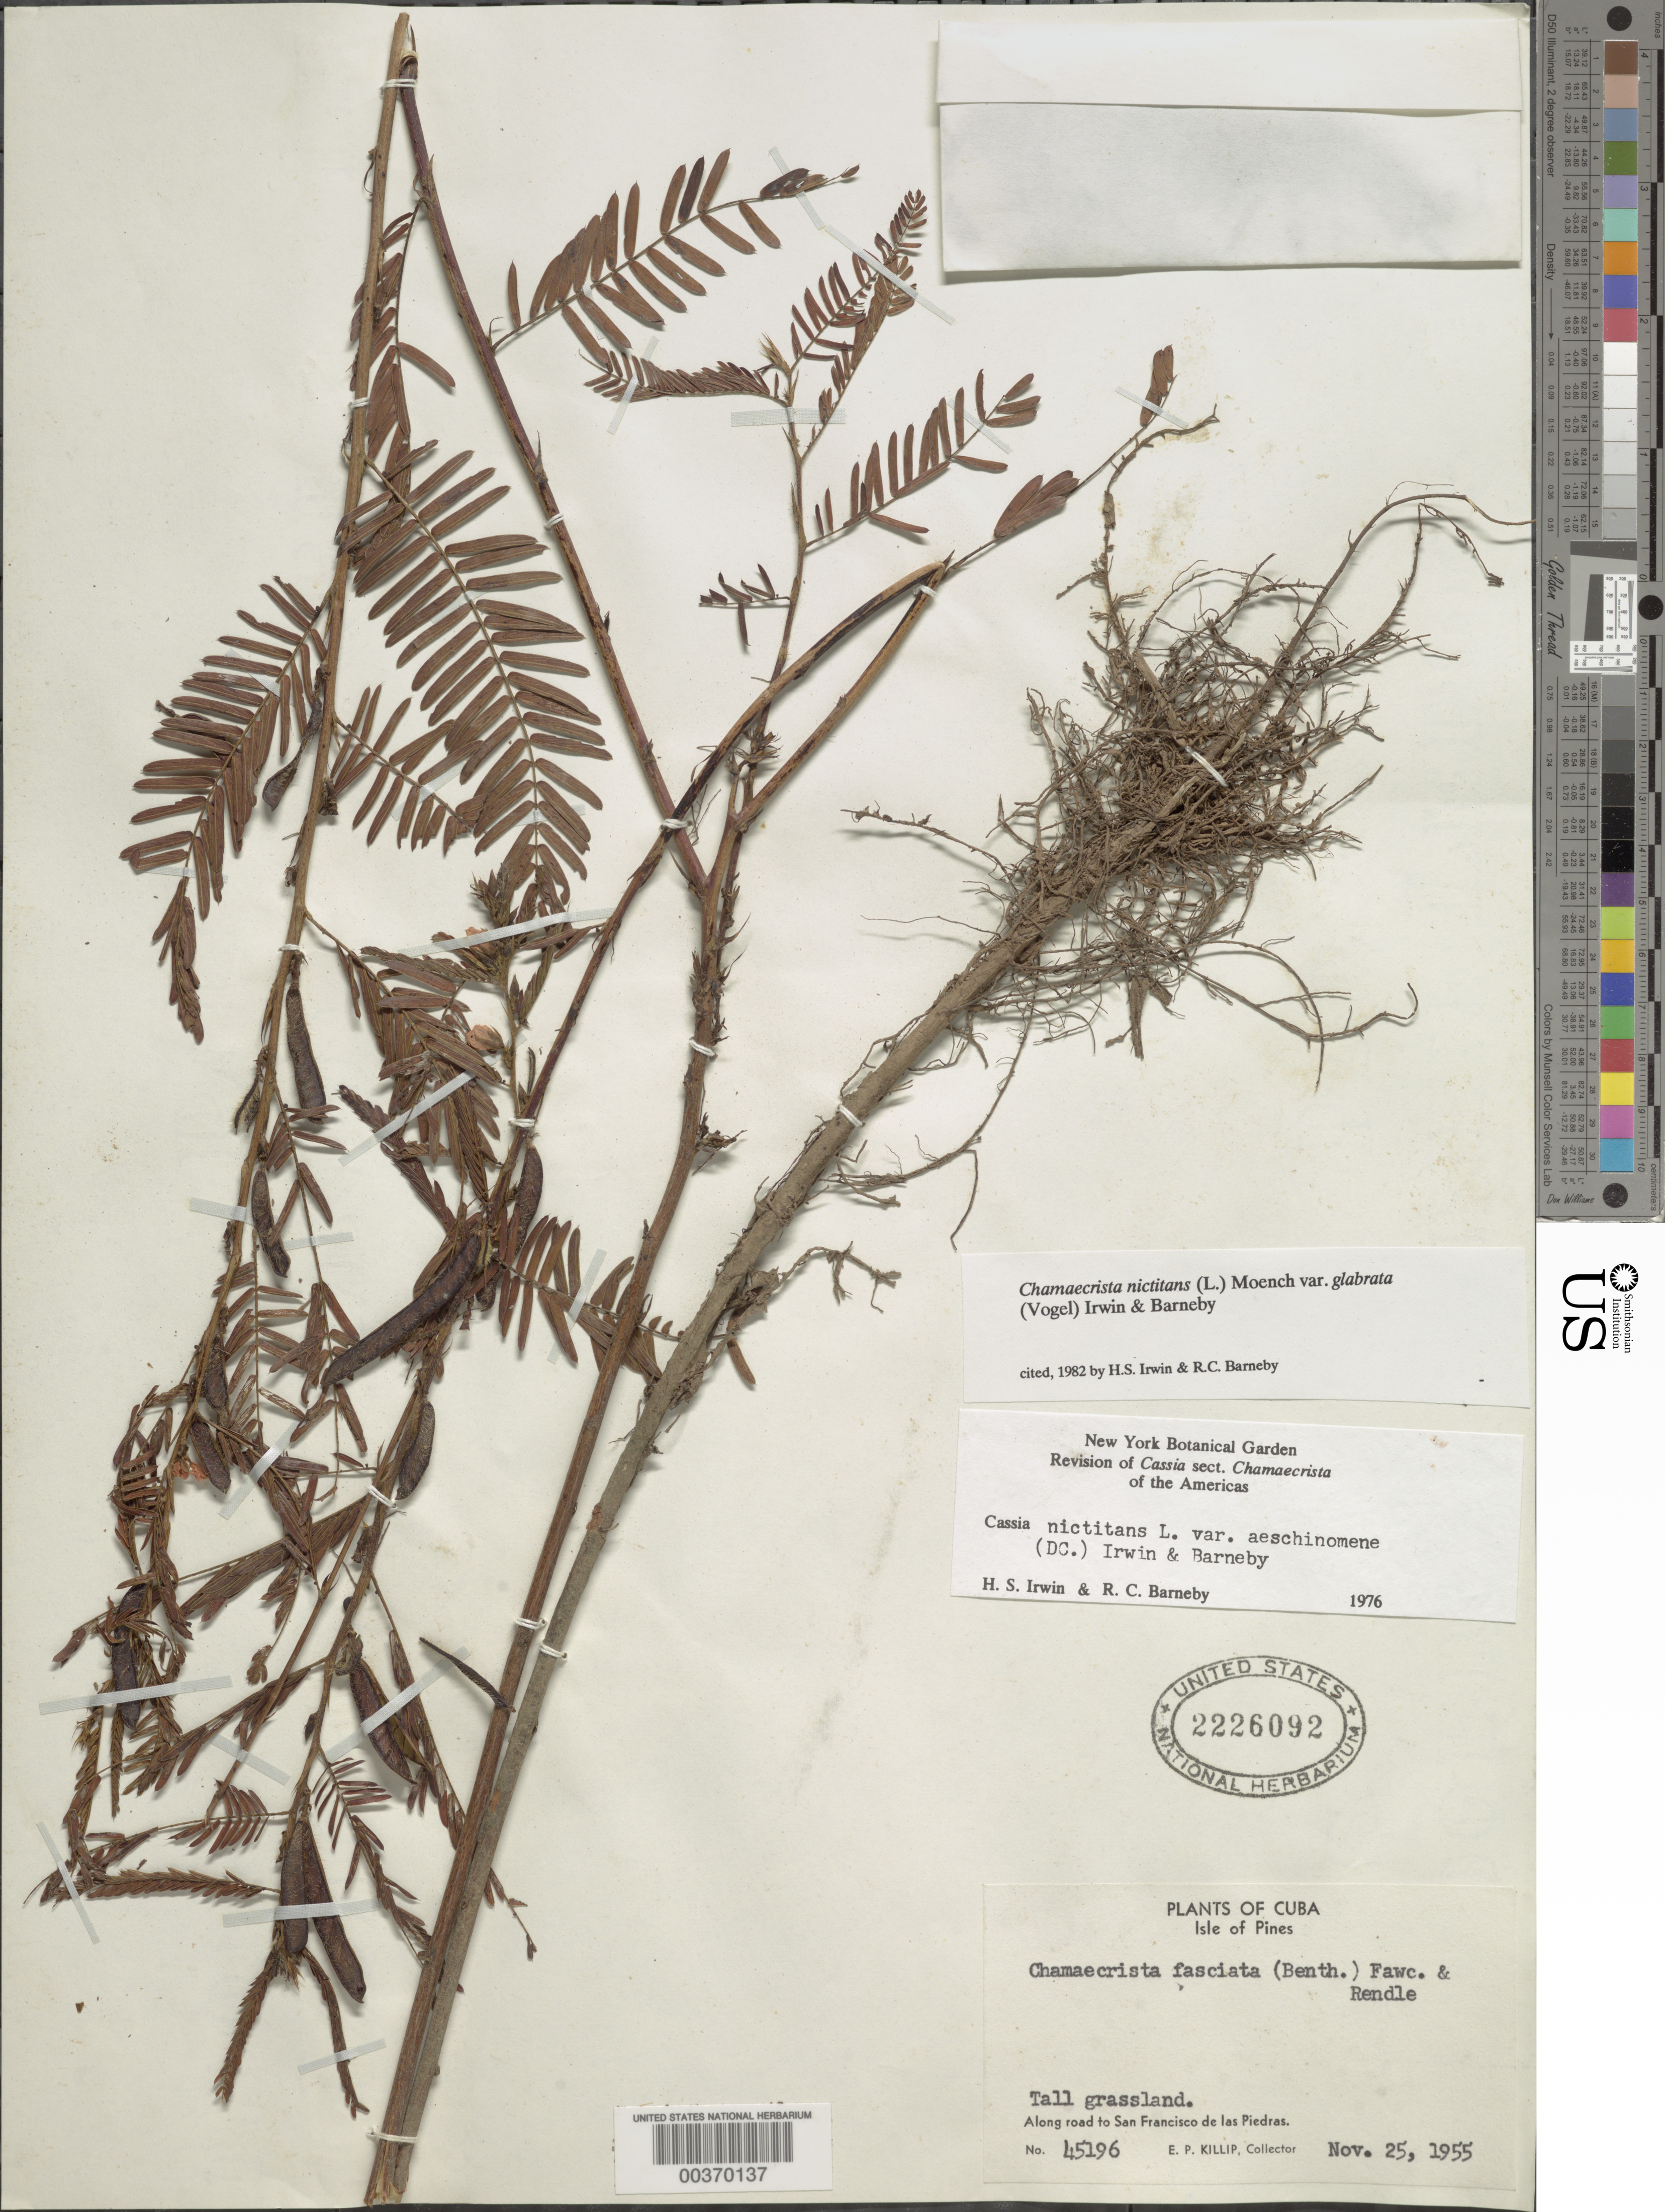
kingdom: Plantae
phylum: Tracheophyta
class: Magnoliopsida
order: Fabales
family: Fabaceae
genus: Chamaecrista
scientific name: Chamaecrista nictitans var. glabrata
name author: (Vogel) H.S. Irwin & Barneby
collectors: E. P. Killip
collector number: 45196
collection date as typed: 25 Nov 1955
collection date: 1955-11-25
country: Cuba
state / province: Isla de La Juventud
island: Isla de La Juventud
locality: Along road to san francisco de las piedras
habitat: Tall grassland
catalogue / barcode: US 2226092